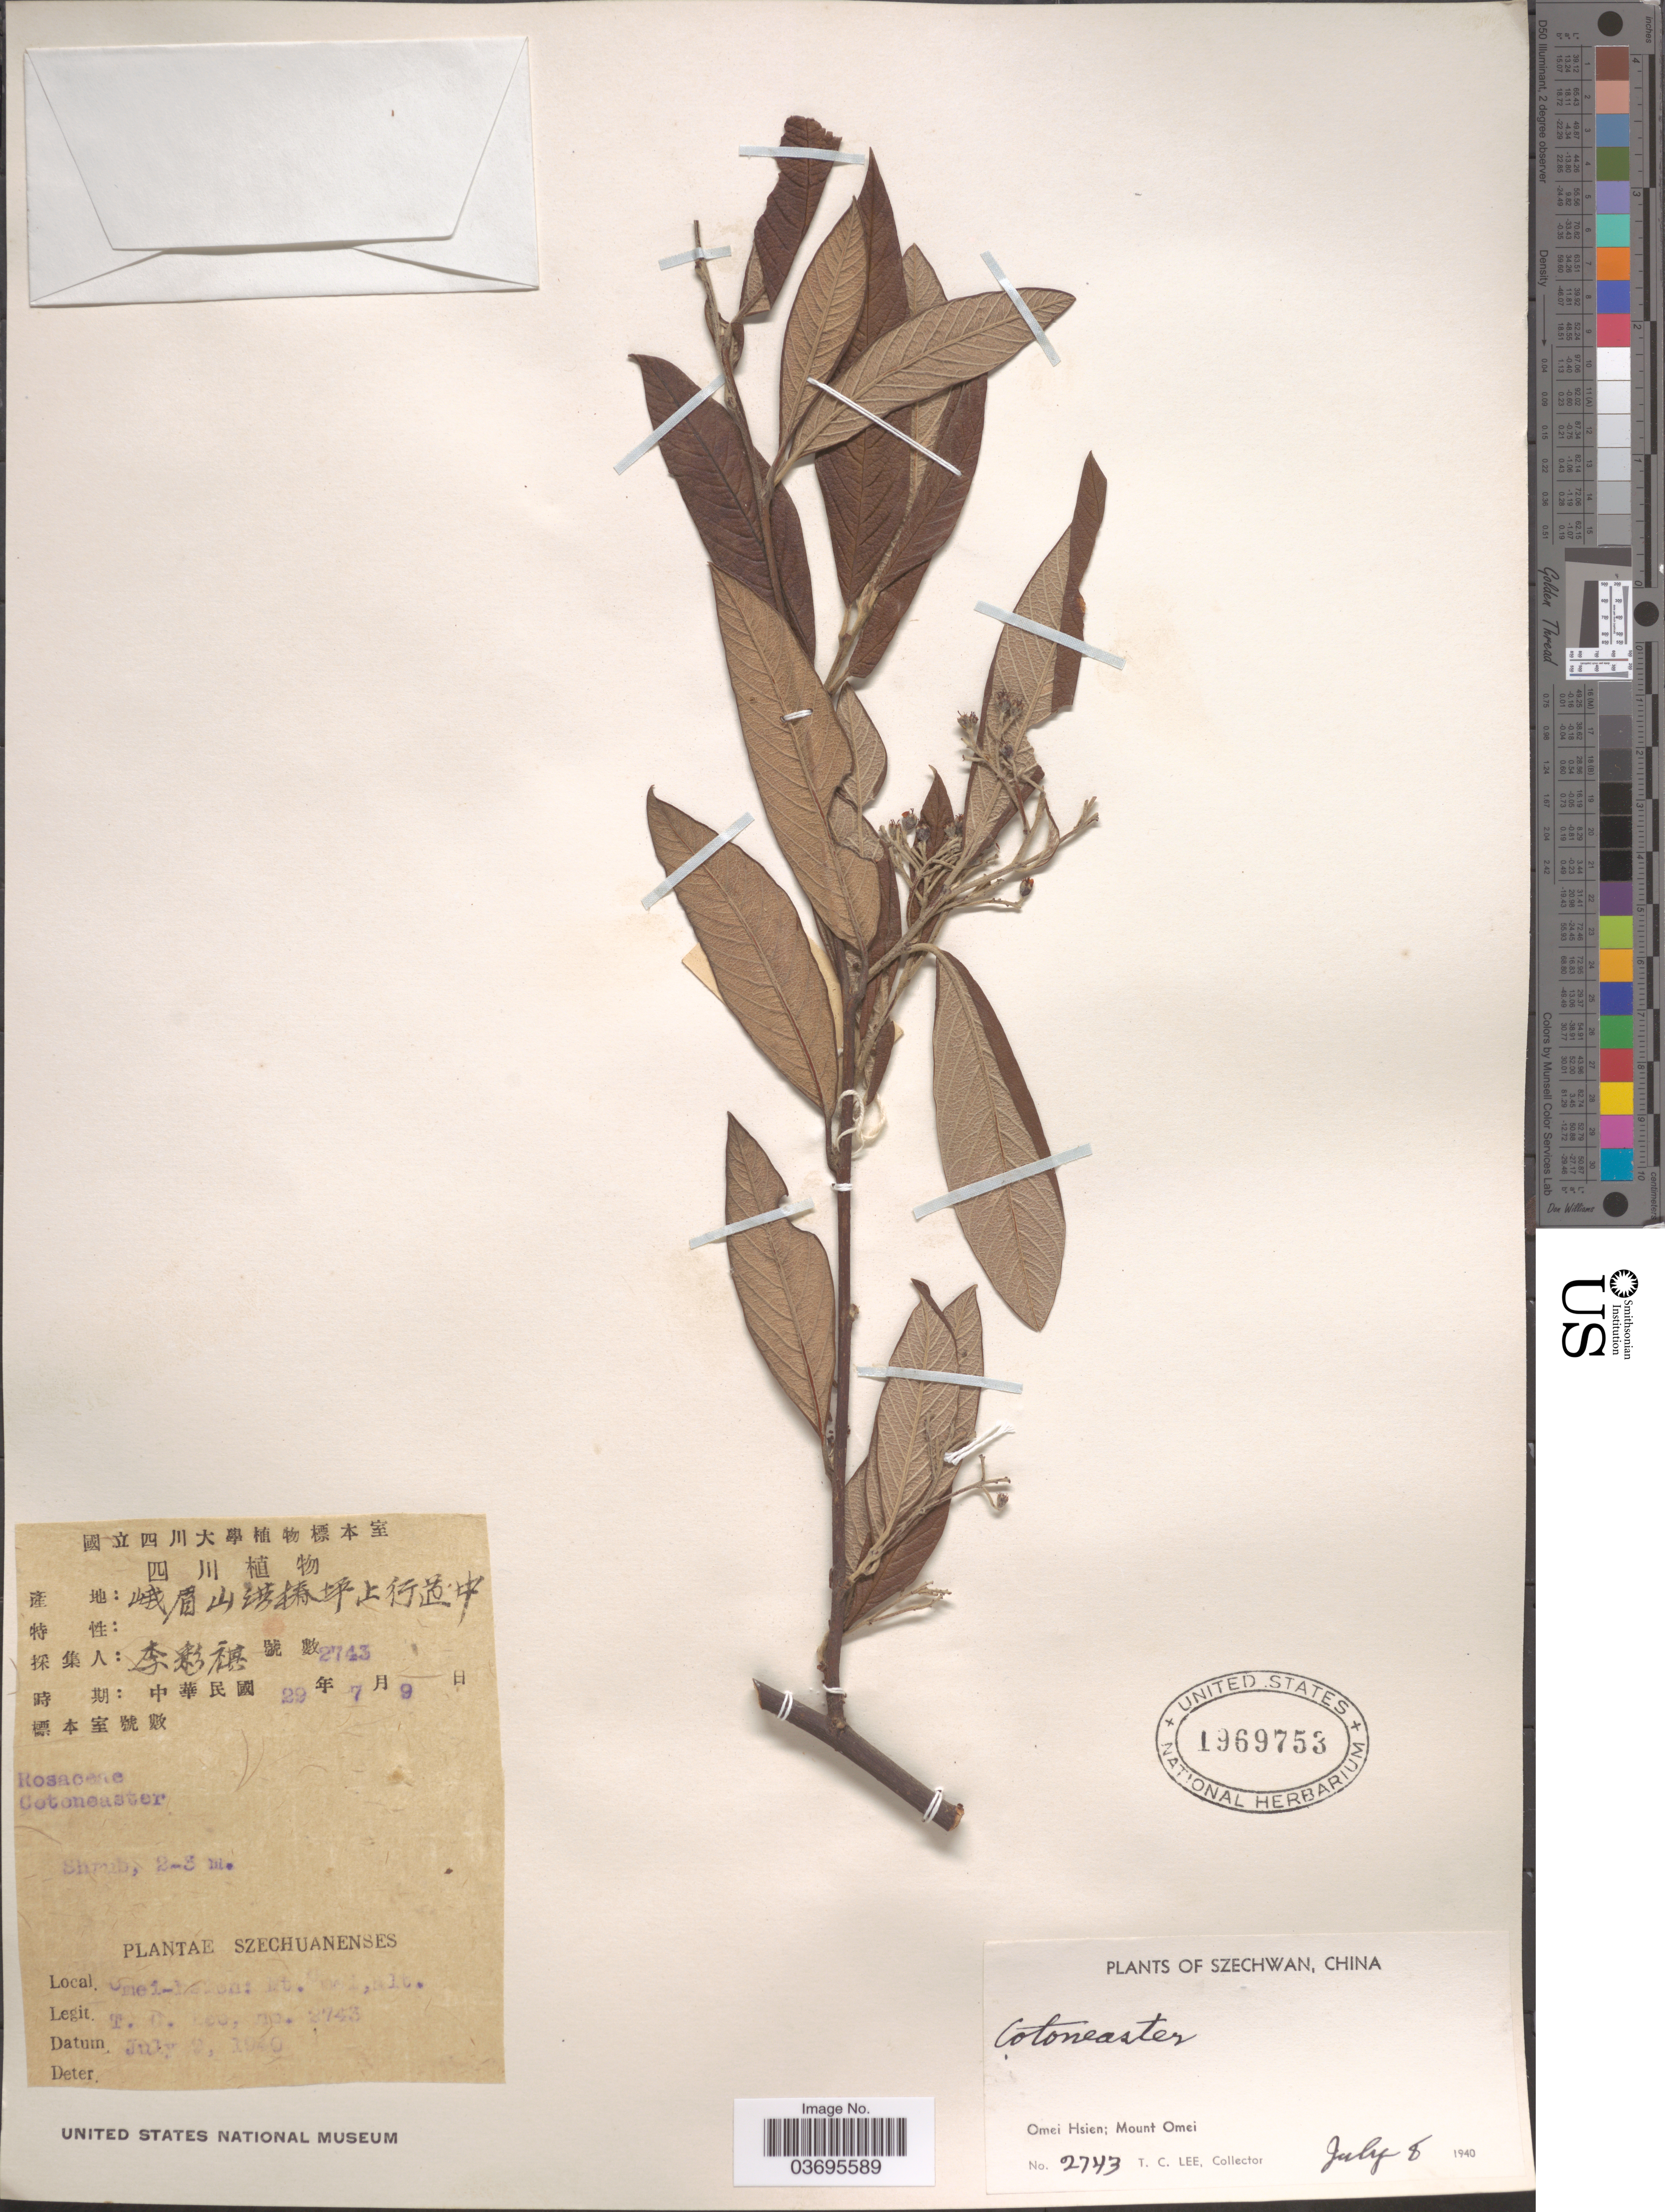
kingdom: Plantae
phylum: Tracheophyta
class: Magnoliopsida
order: Rosales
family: Rosaceae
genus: Cotoneaster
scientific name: Cotoneaster sp.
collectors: T. Lee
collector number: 2743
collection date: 1940-07-08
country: China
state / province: Sichuan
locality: Szechwan. Omei Hsien; Mount Omei.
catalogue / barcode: US 1969753